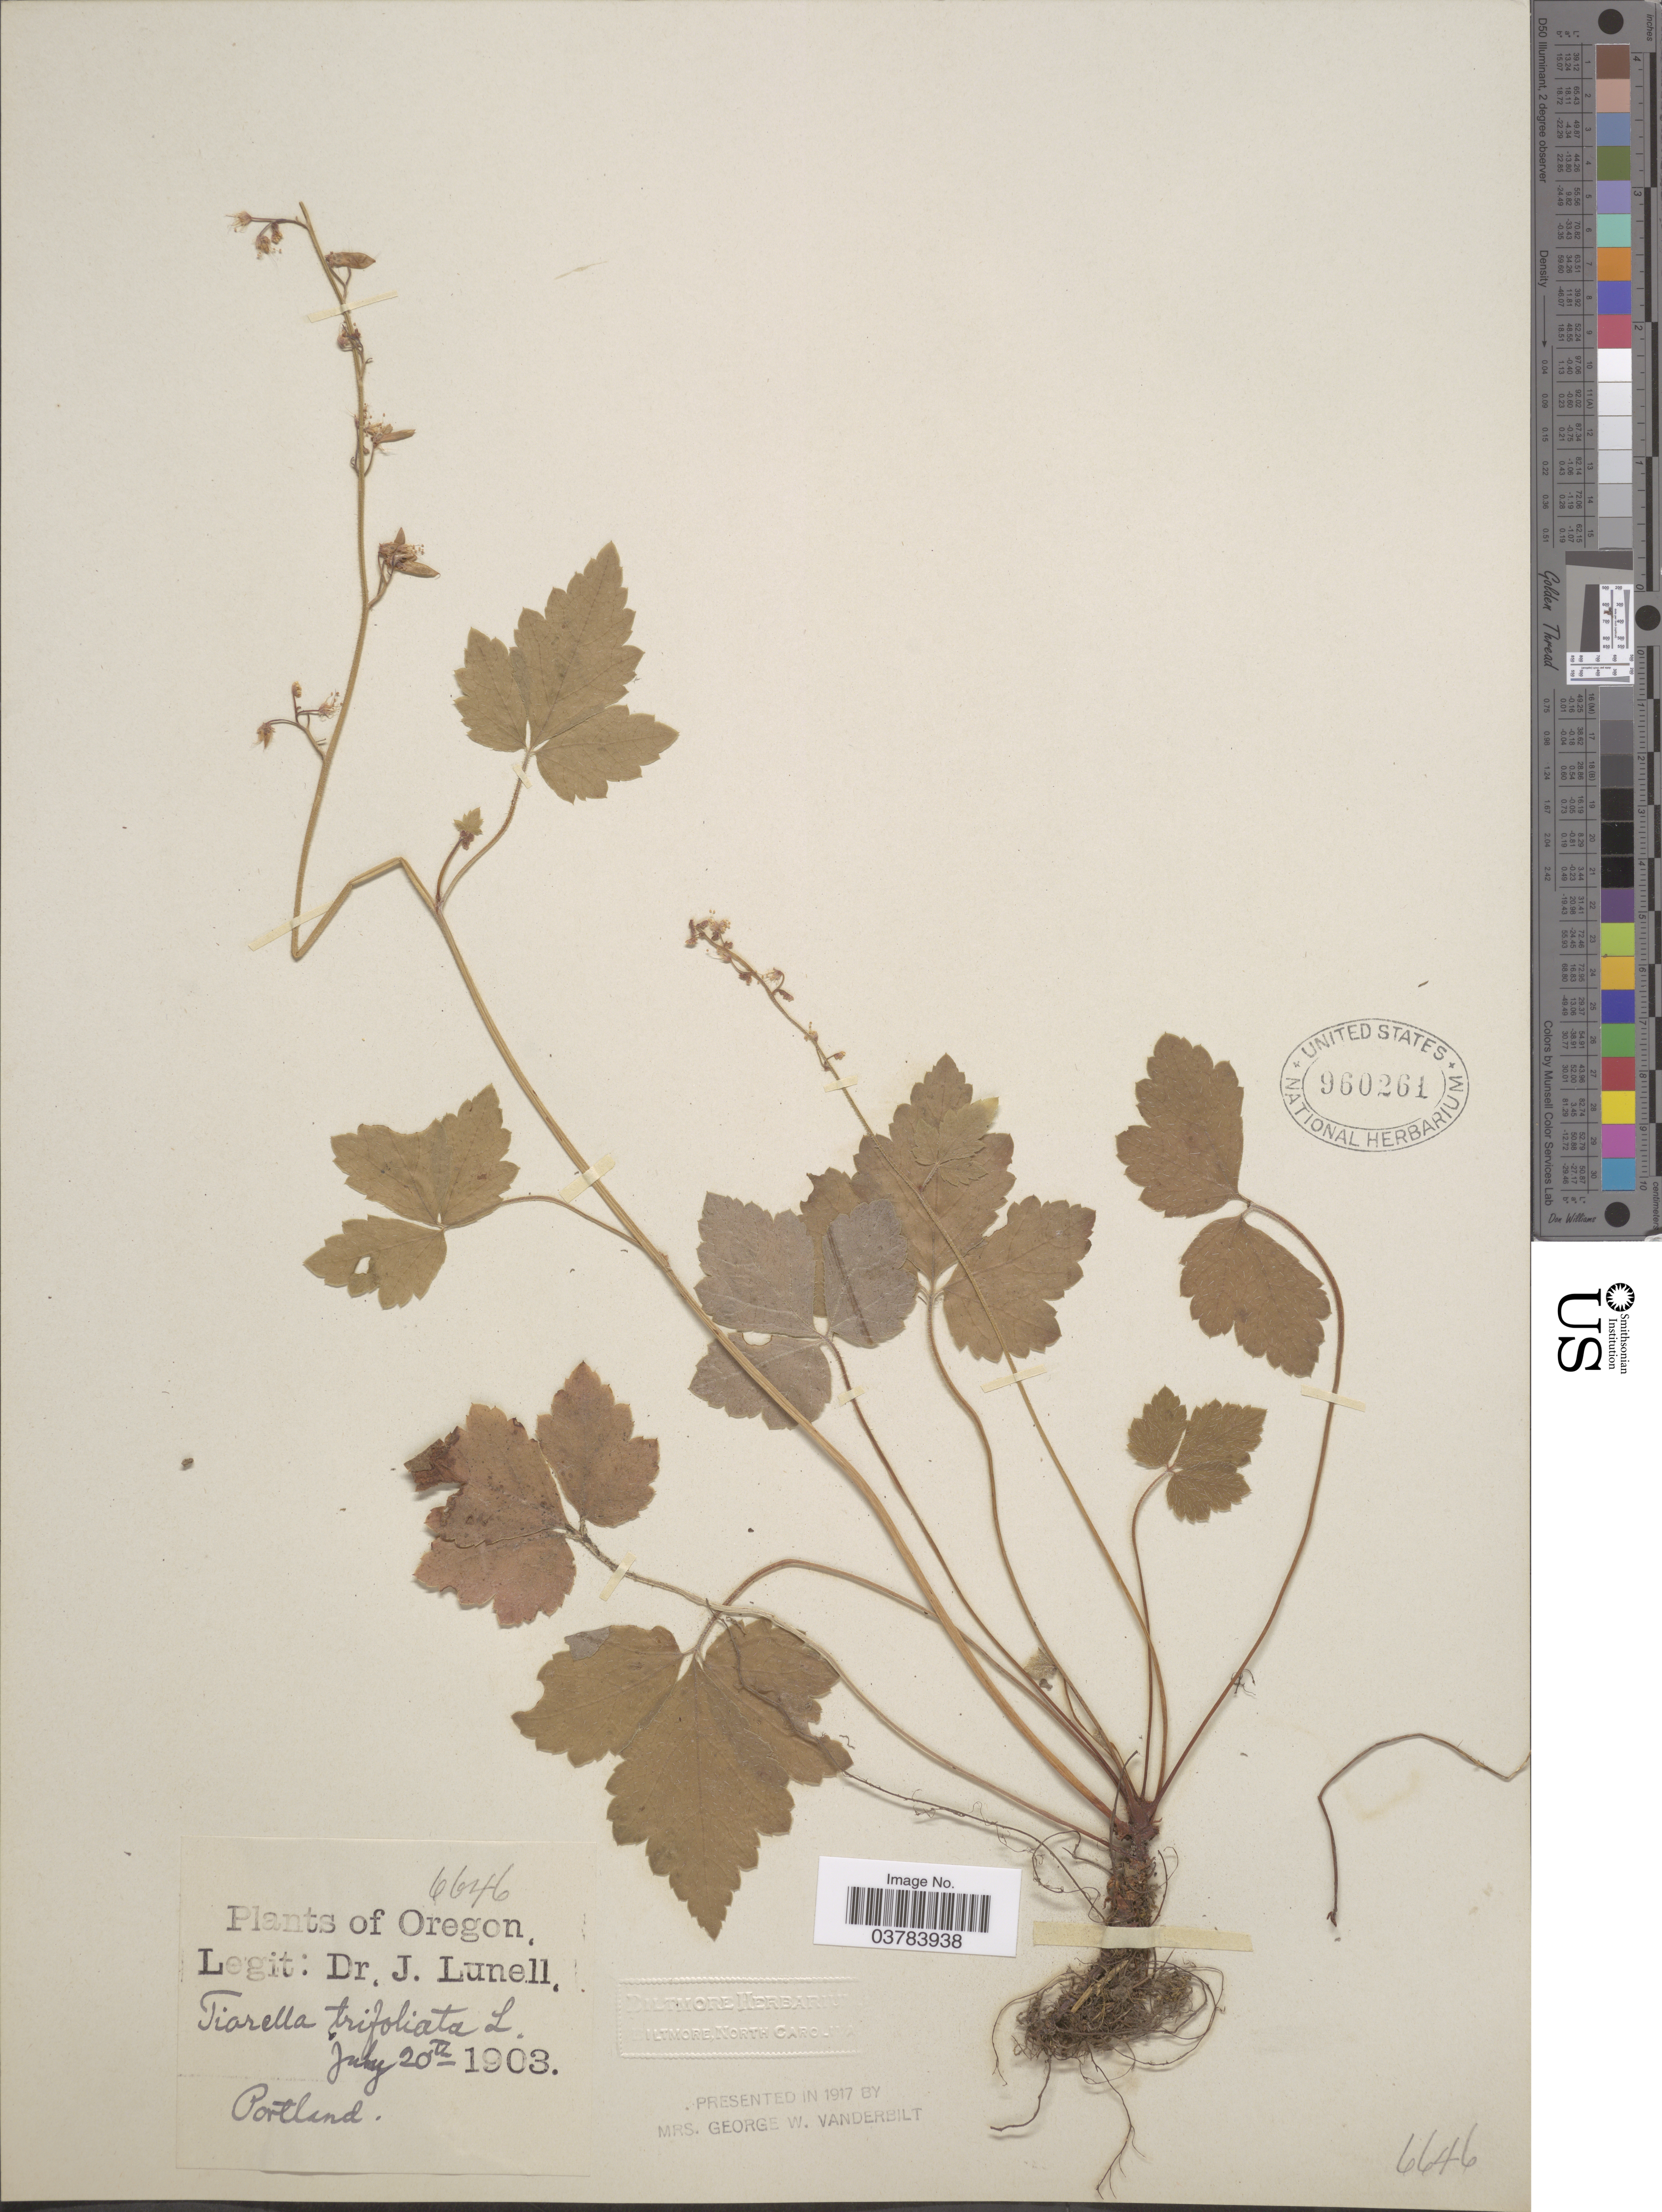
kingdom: Plantae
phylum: Tracheophyta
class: Magnoliopsida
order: Saxifragales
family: Saxifragaceae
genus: Tiarella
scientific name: Tiarella trifoliata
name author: L.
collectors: J. Lunell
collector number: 6646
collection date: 1903-07-20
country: United States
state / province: Oregon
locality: Portland.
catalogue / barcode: US 960261